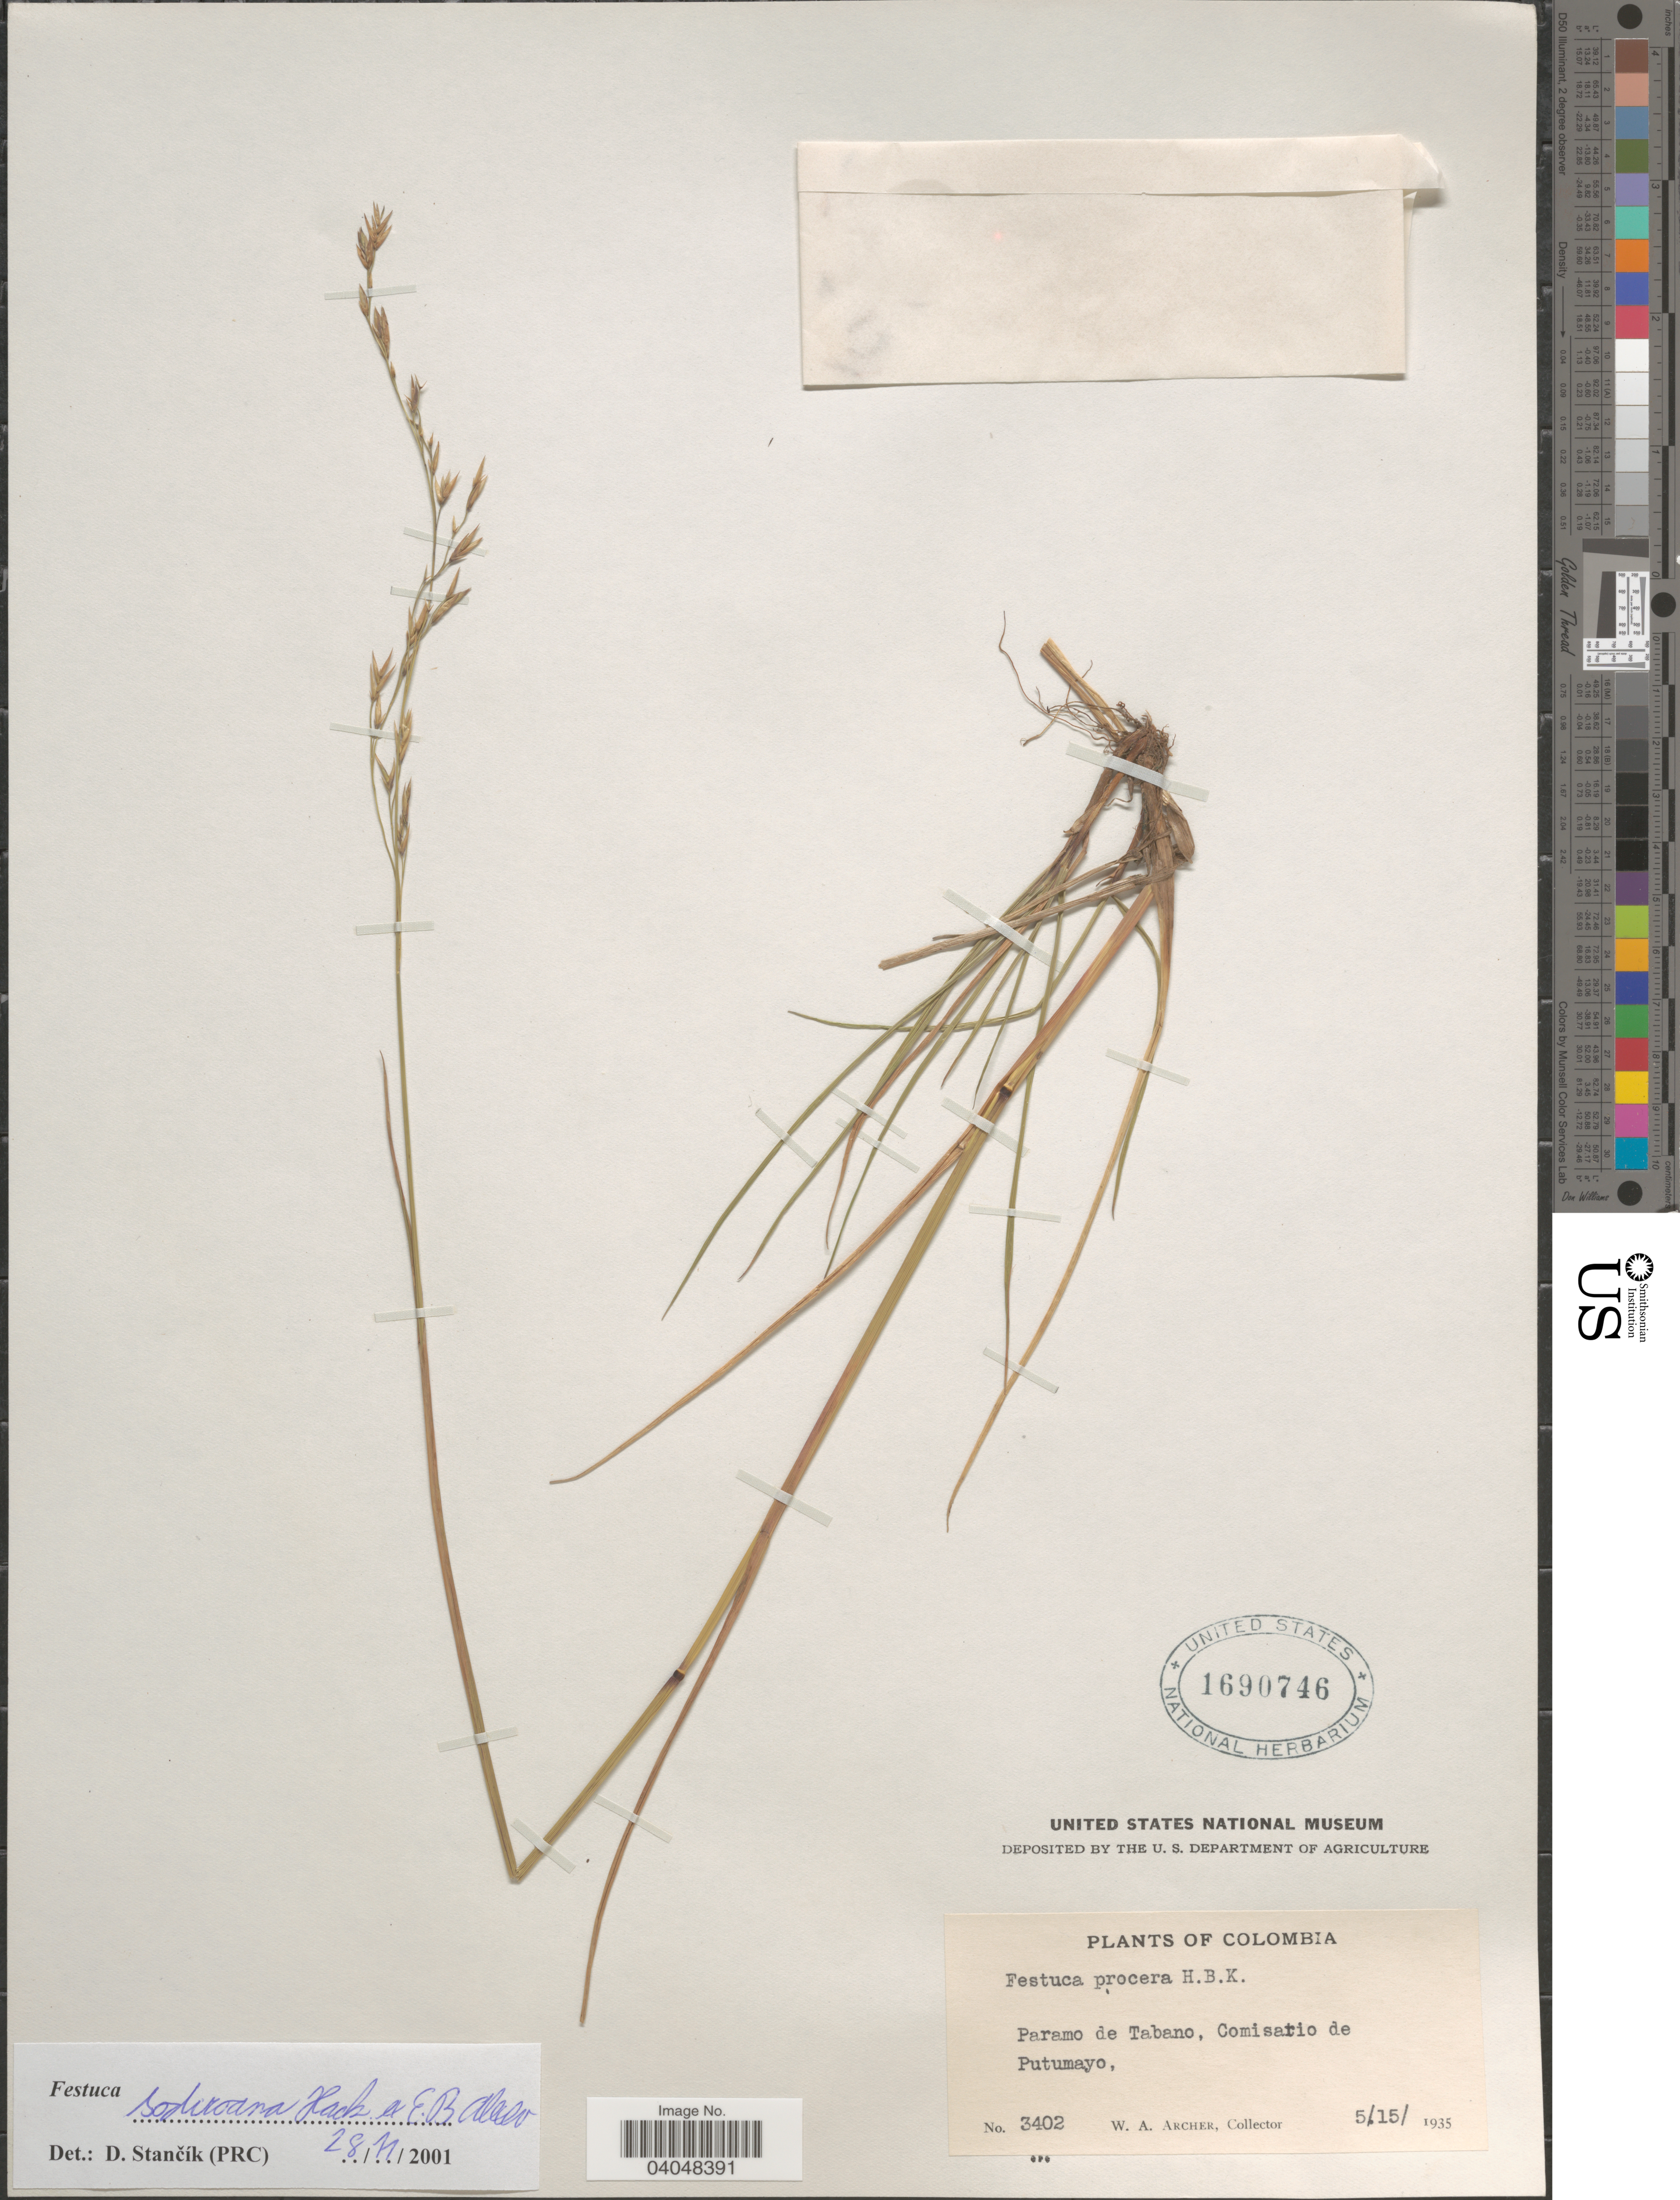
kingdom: Plantae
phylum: Tracheophyta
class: Liliopsida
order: Poales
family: Poaceae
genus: Festuca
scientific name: Festuca sodiroana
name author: Hack. ex E.B. Alexeev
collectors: W. Archer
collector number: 3402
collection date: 1935-05-15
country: Colombia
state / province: Putumayo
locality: Paramo de Tabano, Comisario de Putumayo.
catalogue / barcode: US 1690746